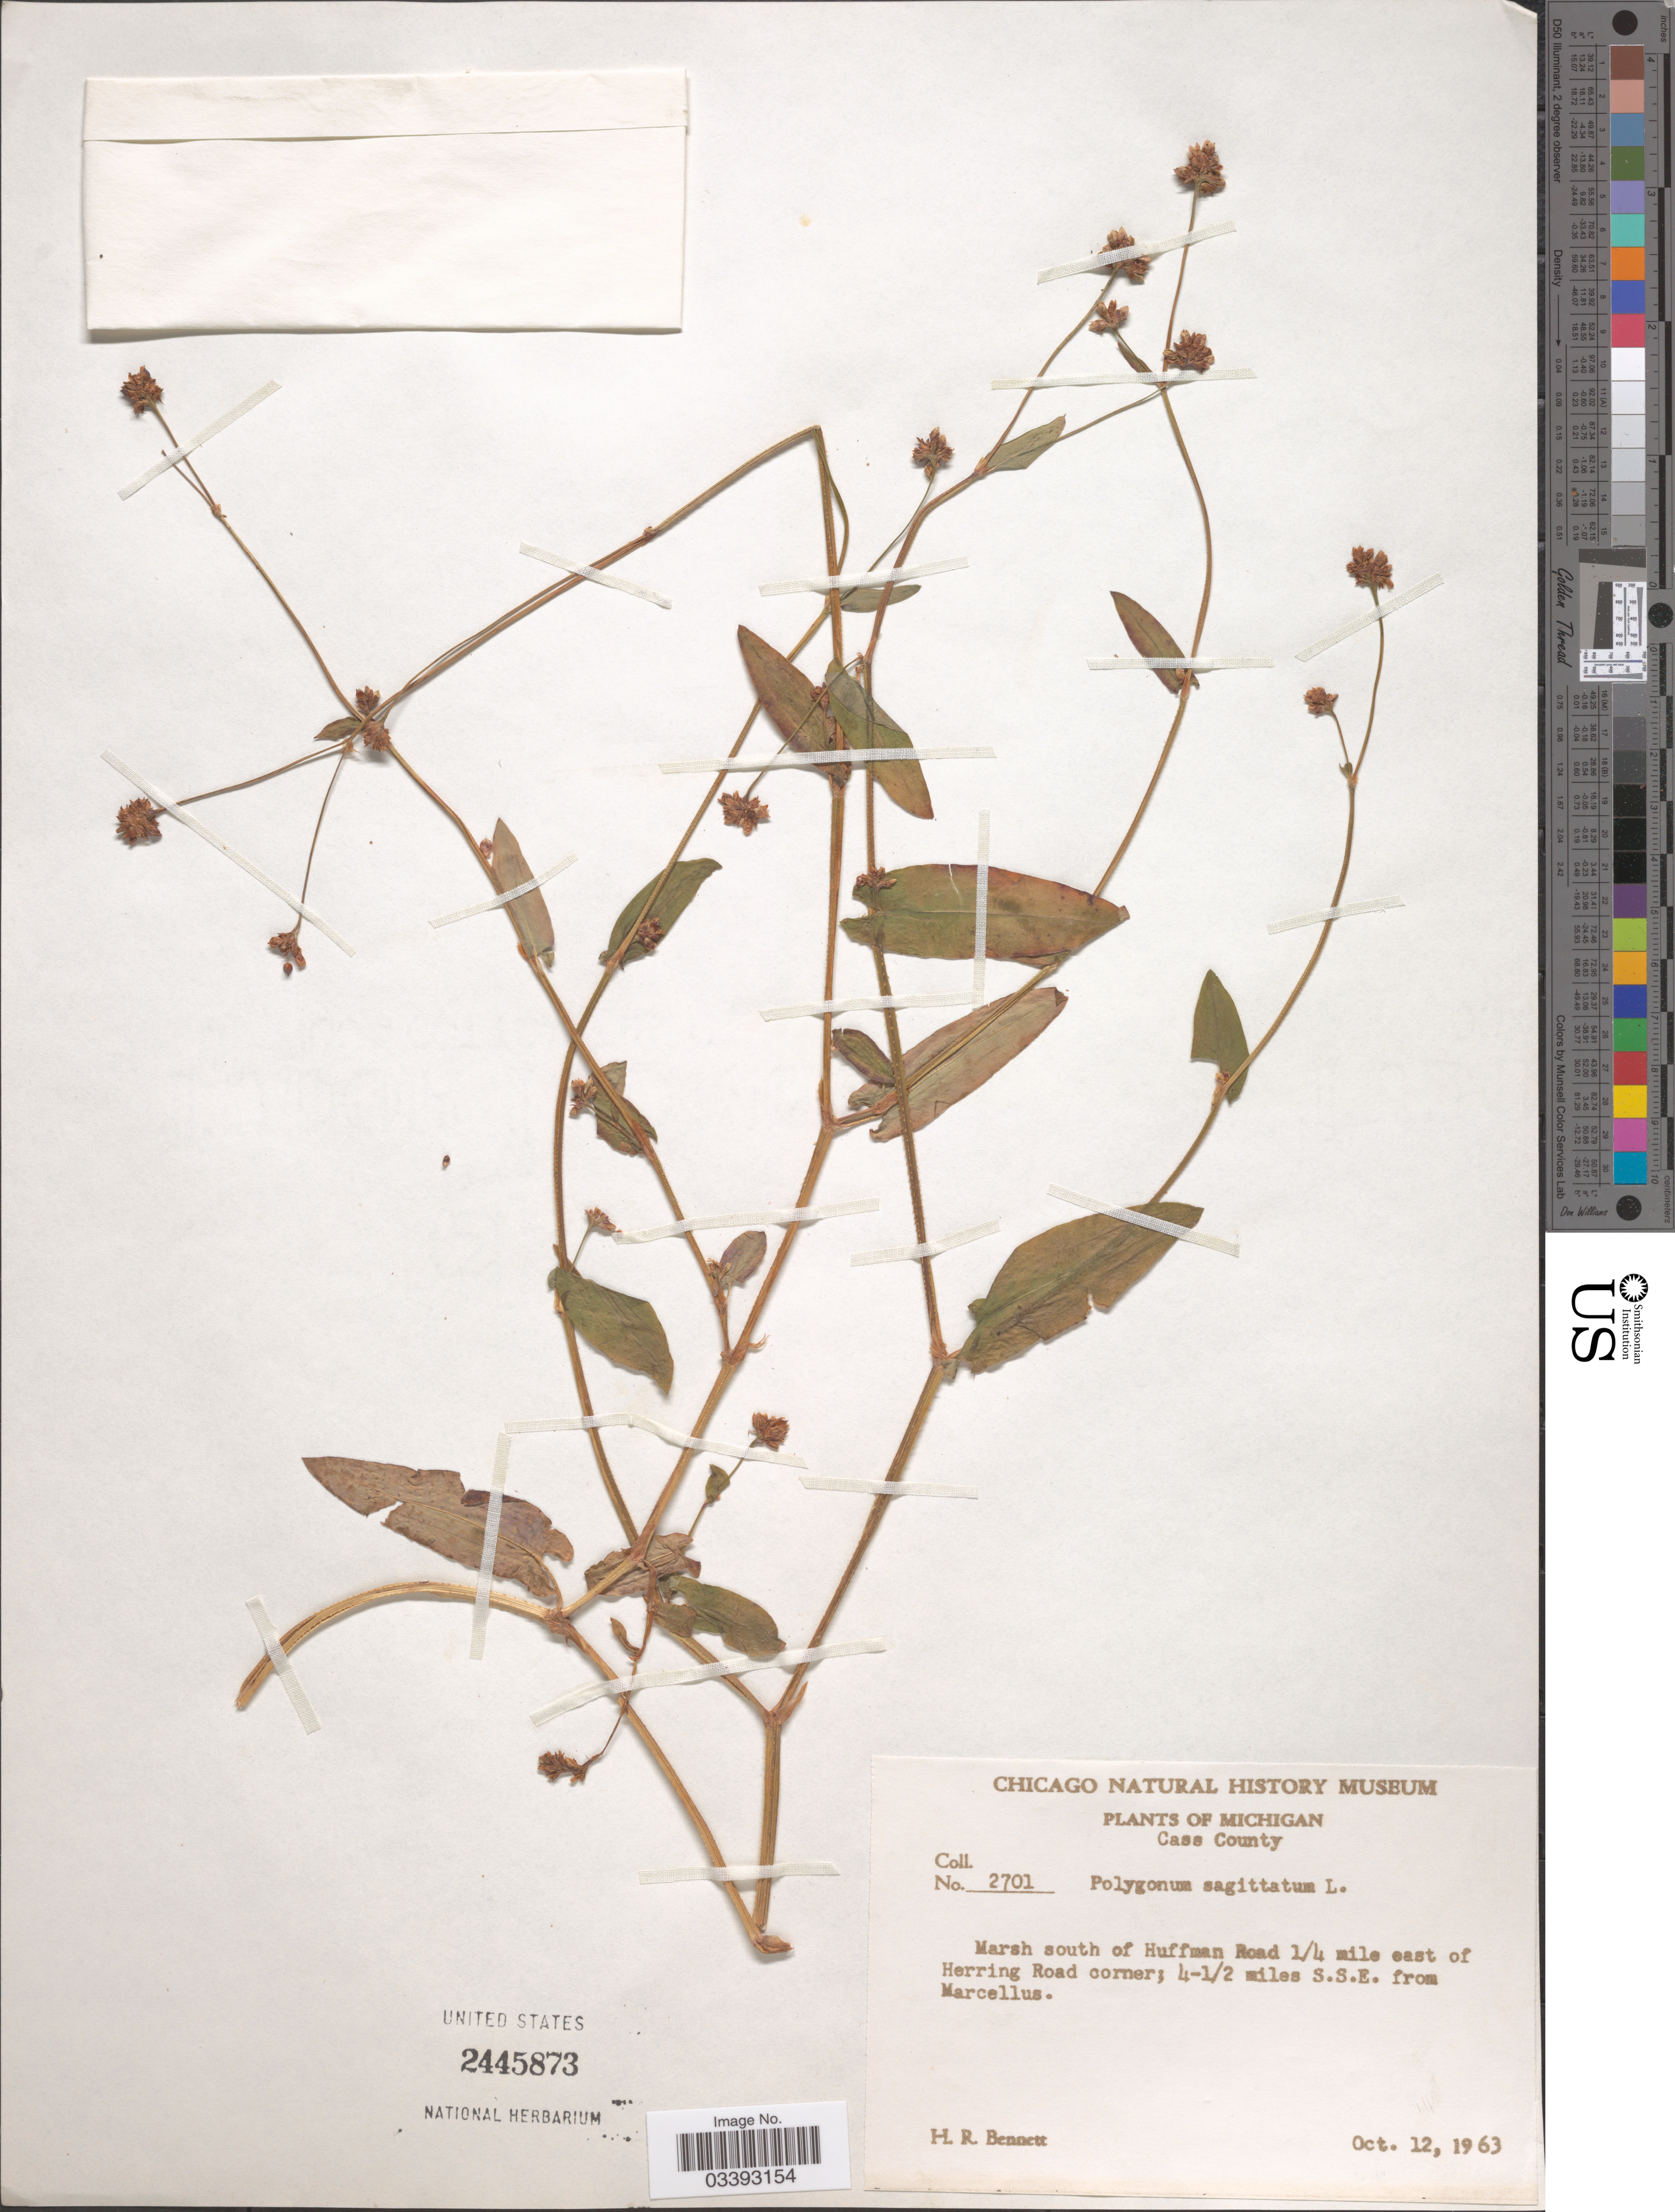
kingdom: Plantae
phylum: Tracheophyta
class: Magnoliopsida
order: Caryophyllales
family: Polygonaceae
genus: Persicaria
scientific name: Persicaria sagittata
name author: (L.) H. Gross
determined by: Atha, D. E.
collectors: H. R. Bennett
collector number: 2701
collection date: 1963-10-12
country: United States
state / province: Michigan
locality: Cass County. Marsh south of Huffman Road ¼ mile east of Herring Road corner; 4-½ miles S.S.E. from Marcellus.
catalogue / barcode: US 2445873